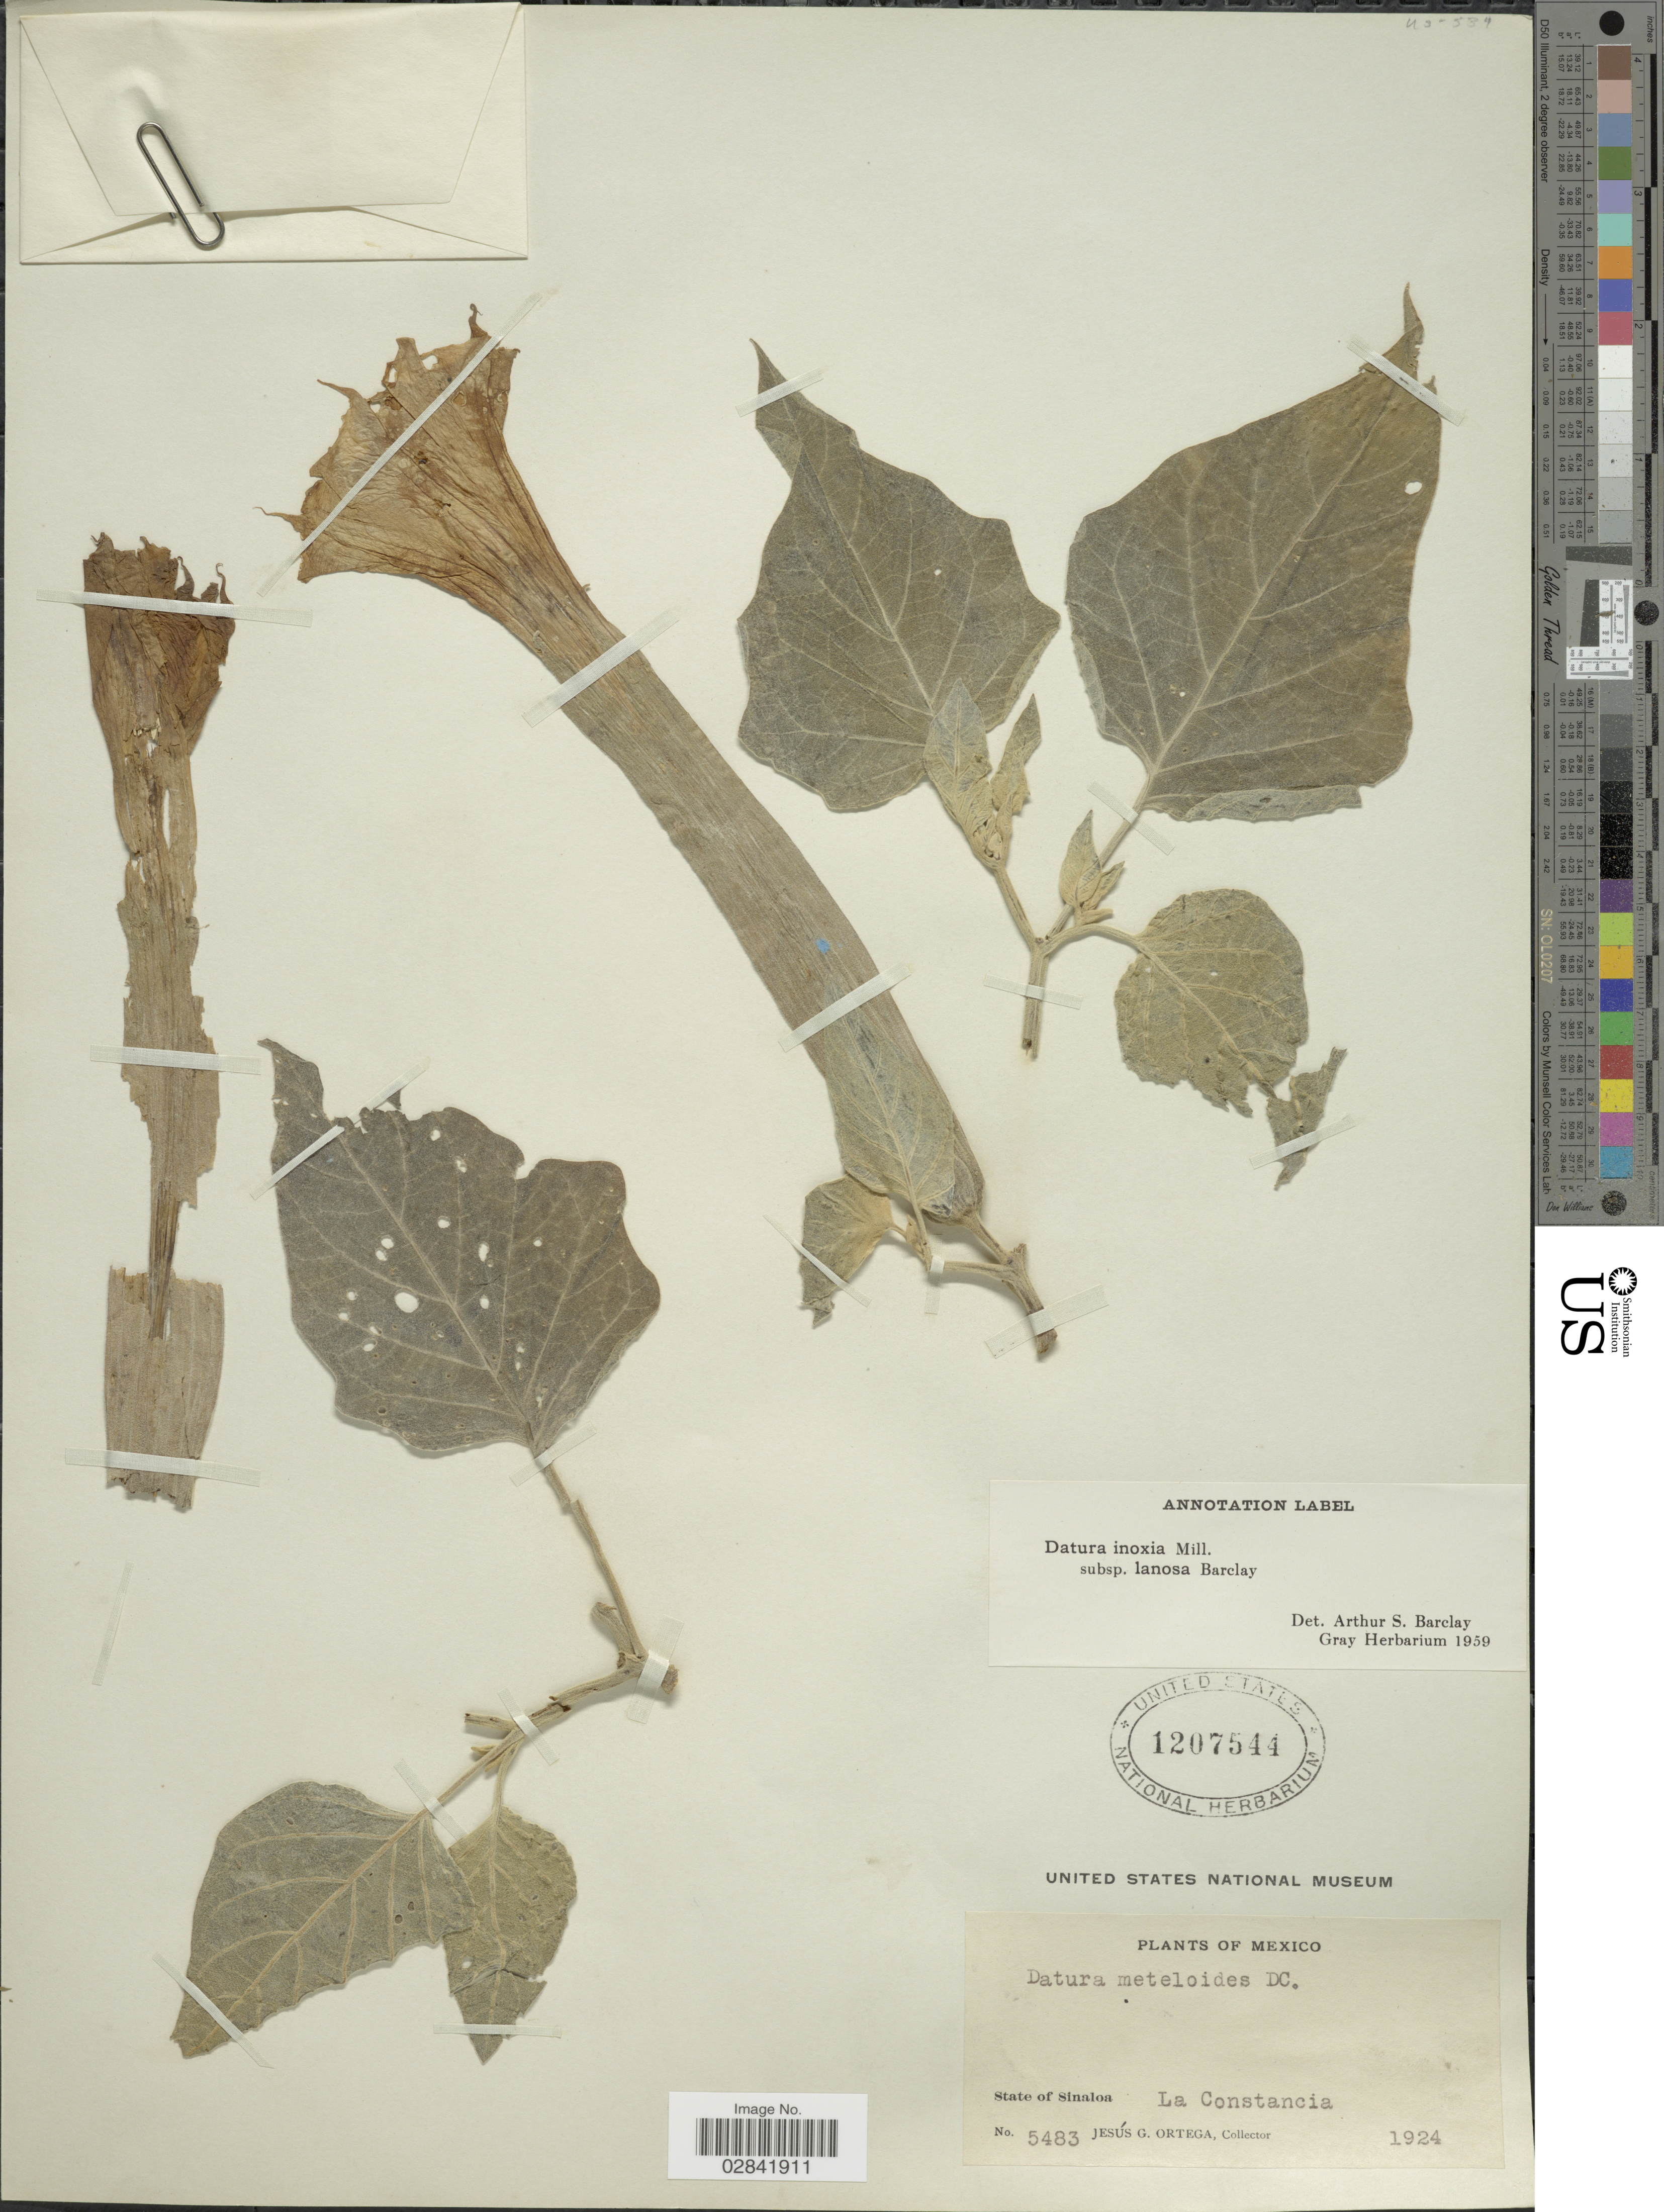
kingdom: Plantae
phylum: Tracheophyta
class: Magnoliopsida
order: Solanales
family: Solanaceae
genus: Datura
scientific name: Datura innoxia subsp. lanosa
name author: A.S. Barclay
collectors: J. Ortega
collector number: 5483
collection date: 1924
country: Mexico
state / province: Sinaloa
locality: La Constancia.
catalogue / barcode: US 1207544